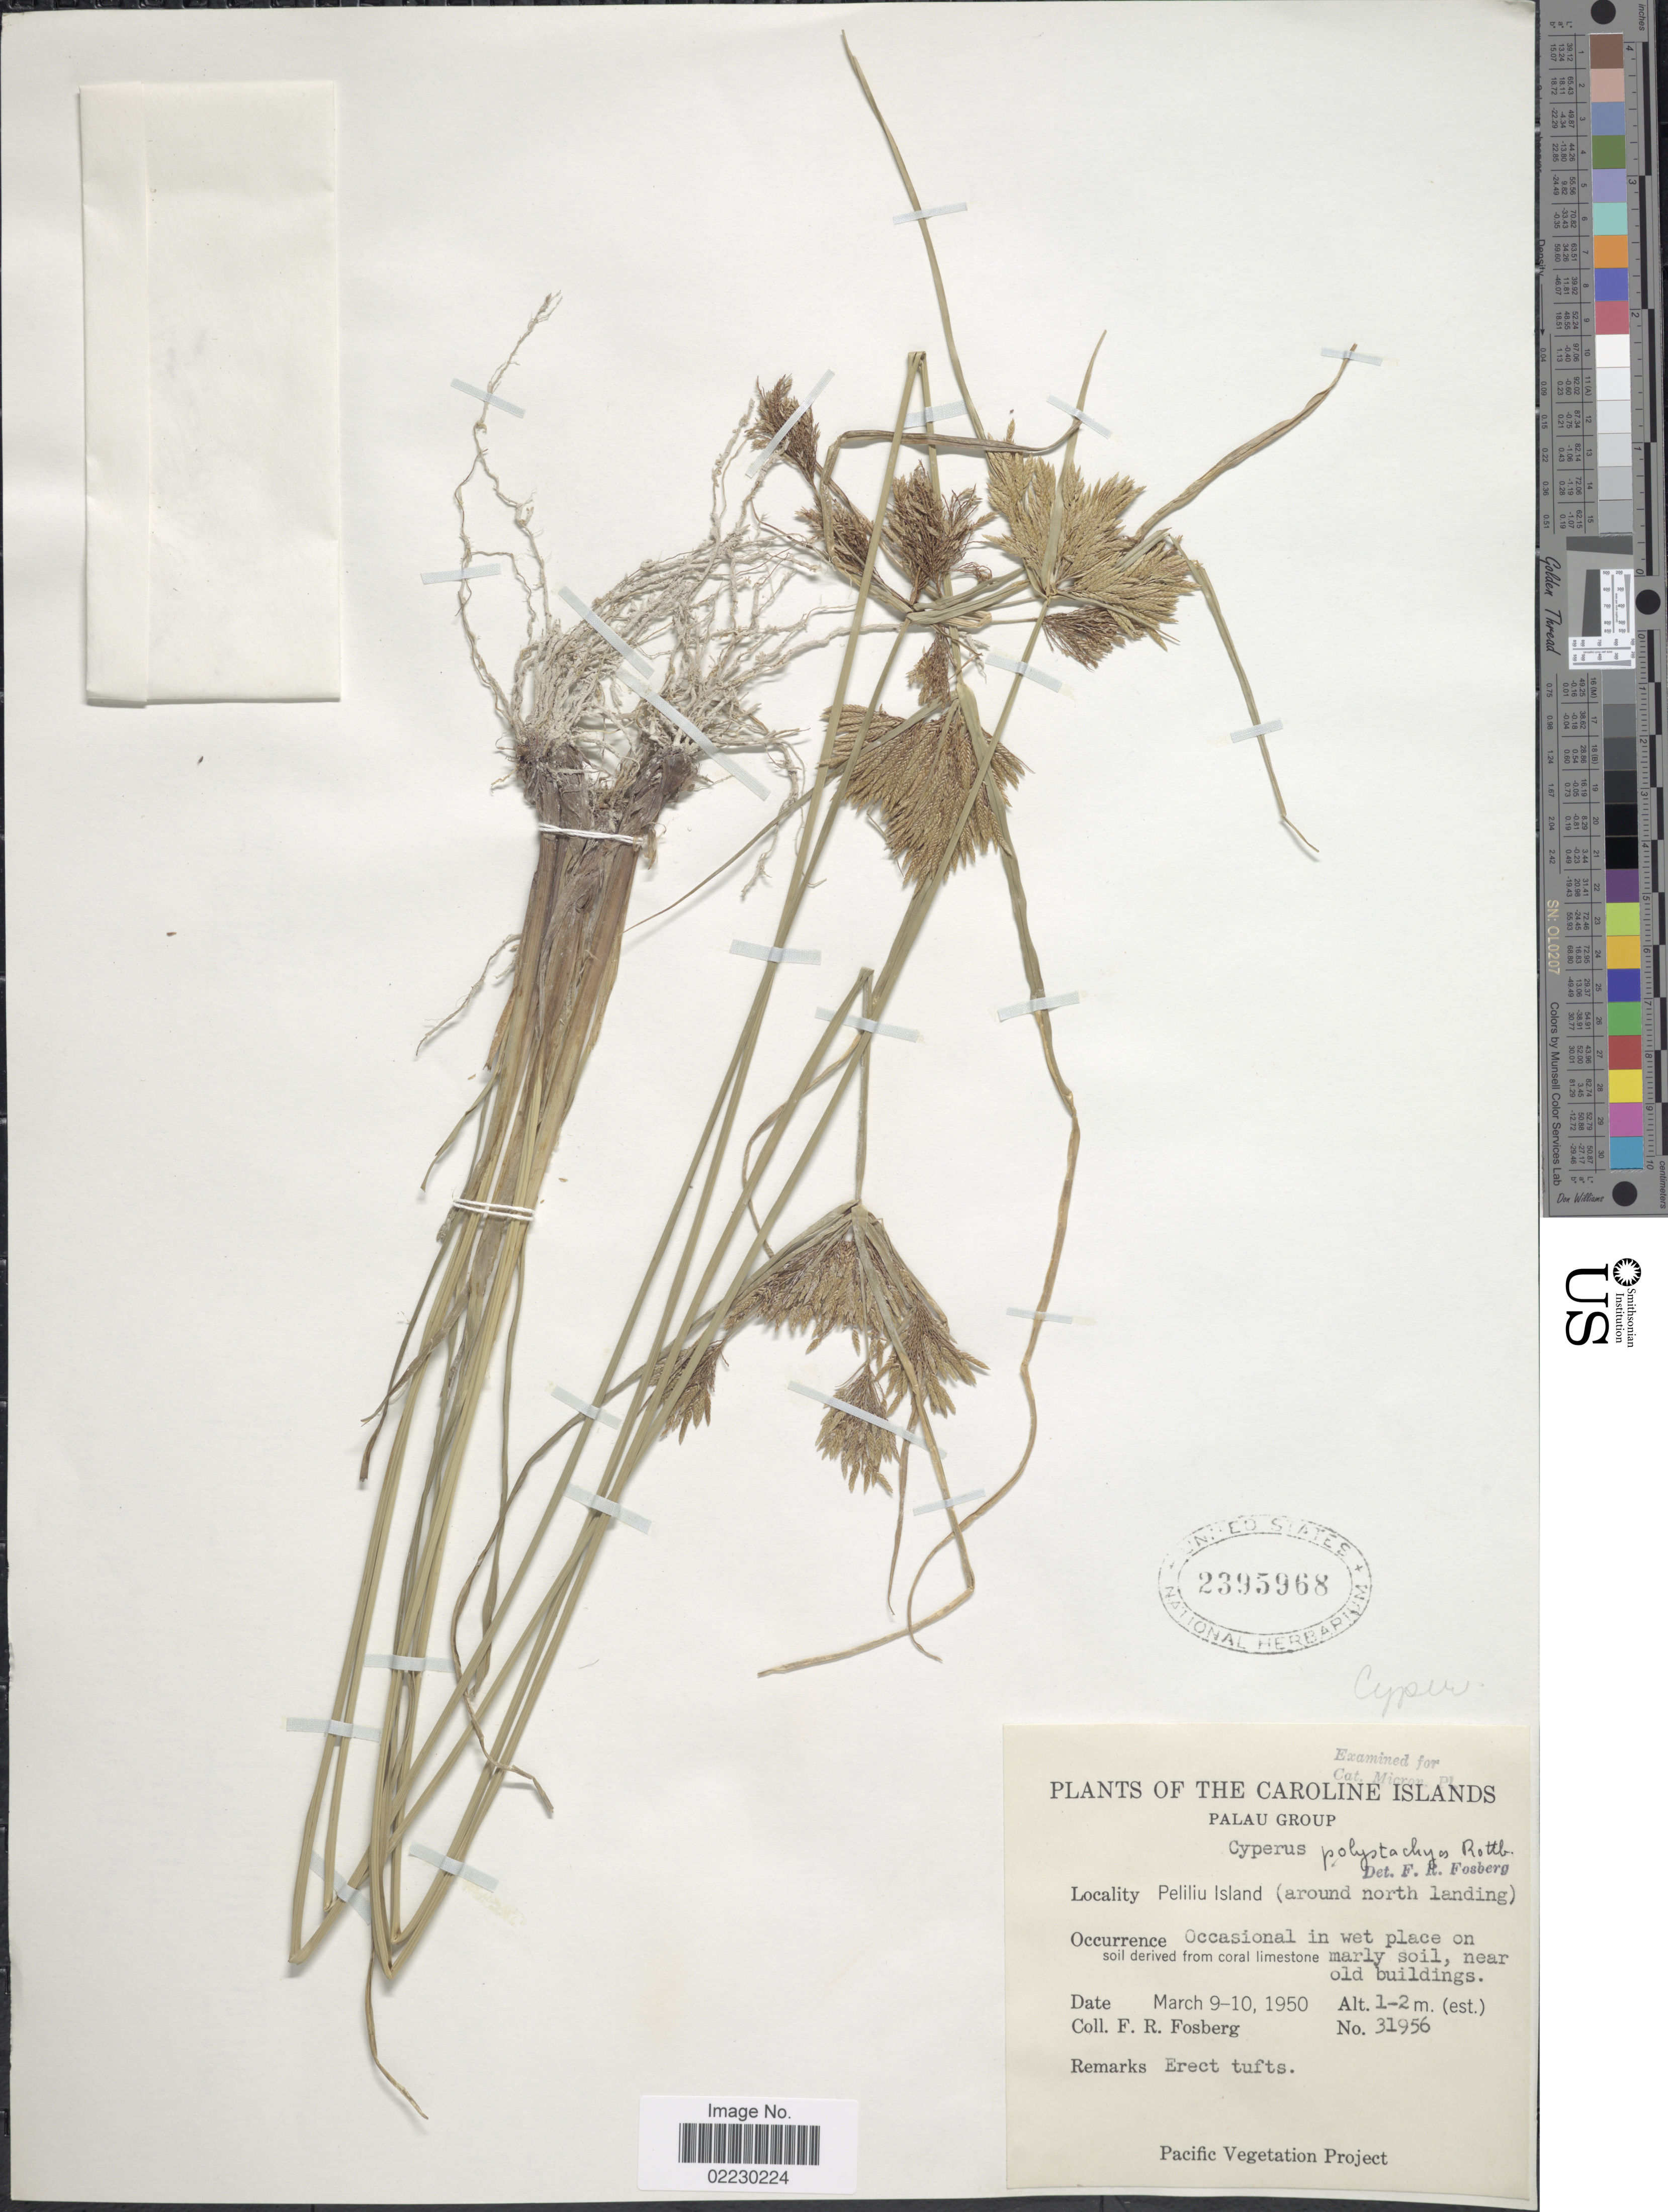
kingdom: Plantae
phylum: Tracheophyta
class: Liliopsida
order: Poales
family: Cyperaceae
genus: Cyperus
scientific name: Cyperus polystachyos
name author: Rottb.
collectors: F. R. Fosberg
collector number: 31956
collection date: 1950-03-09/1950-03-10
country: Palau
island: Beliliou [Peleliu]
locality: Caroline Islands, Palau Group, Peliliu Island (around north landing), occasional in wet place on marshy soil, near old buildings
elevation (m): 1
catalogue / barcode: US 2395968